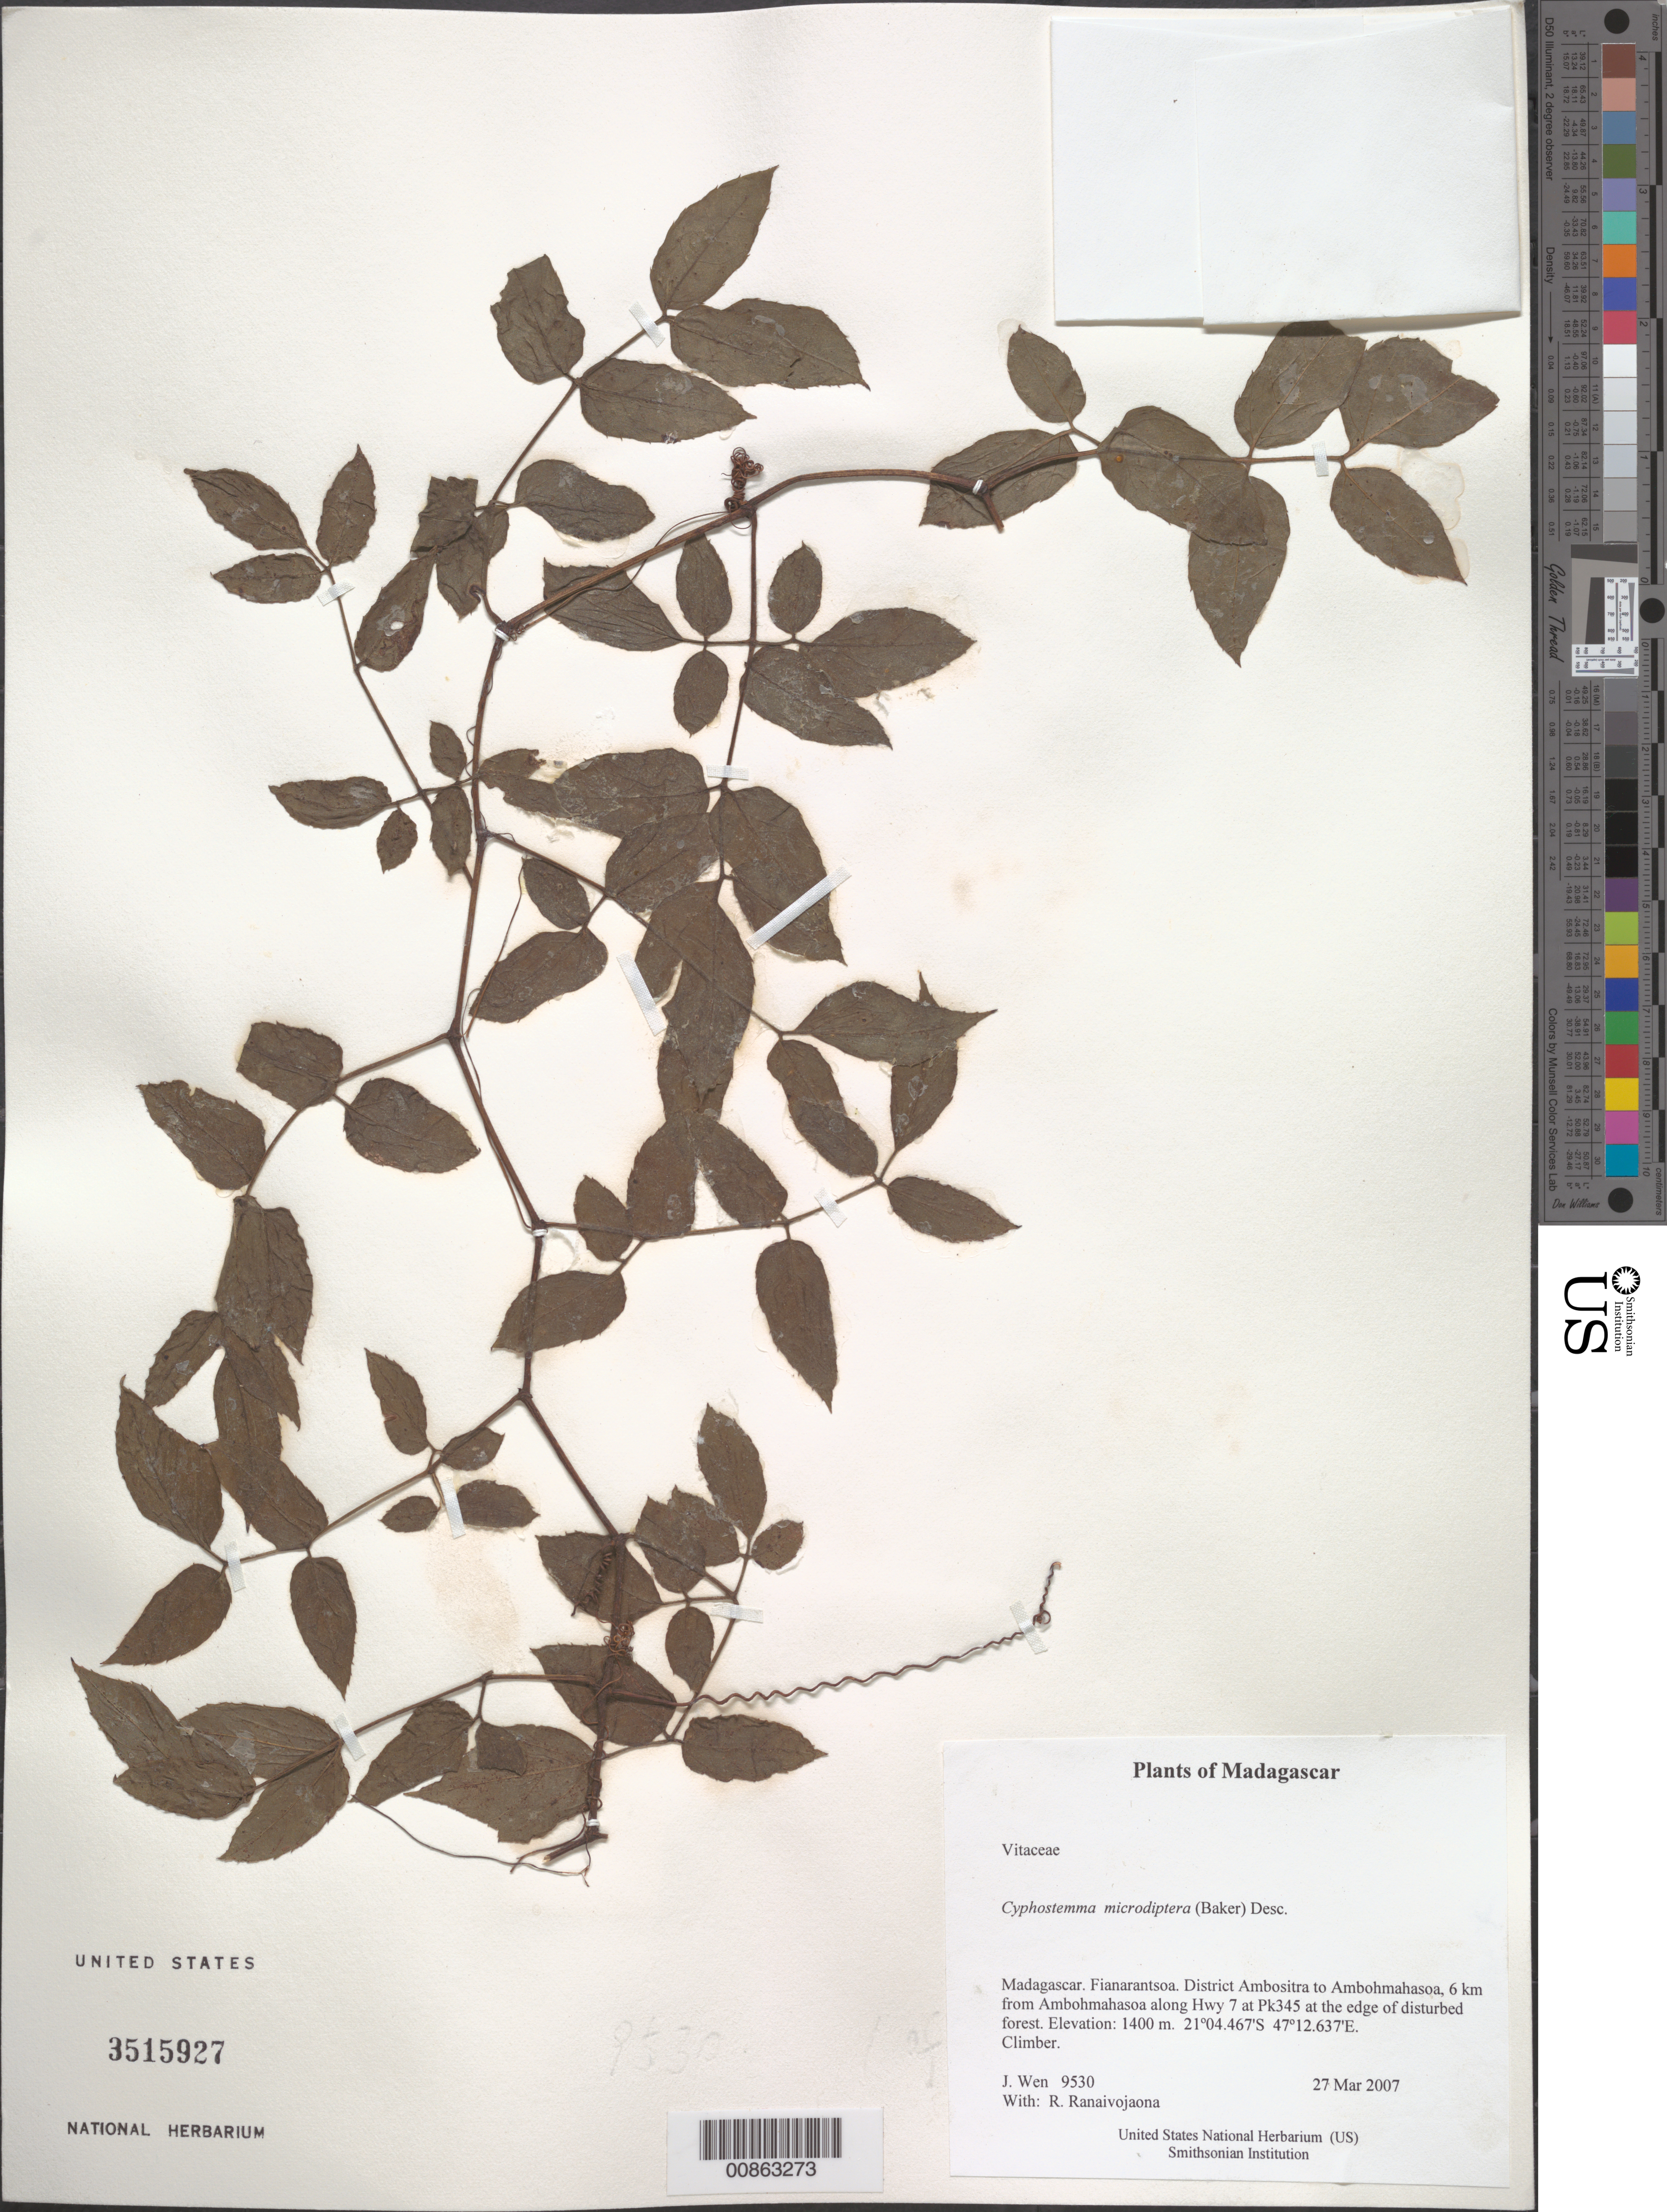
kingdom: Plantae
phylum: Tracheophyta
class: Magnoliopsida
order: Vitales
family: Vitaceae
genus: Cyphostemma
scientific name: Cyphostemma microdiptera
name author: (Baker) Desc.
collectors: J. Wen & R. Ranaivojaona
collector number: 9530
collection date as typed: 27 Mar 2007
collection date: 2007-03-27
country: Madagascar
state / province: Amoron'i Mania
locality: District Ambositra to Ambohmahasoa, 6 km from Ambohmahasoa along Hwy 7 at Pk345 at the edge of disturbed forest.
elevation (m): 1400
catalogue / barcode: US 3515927